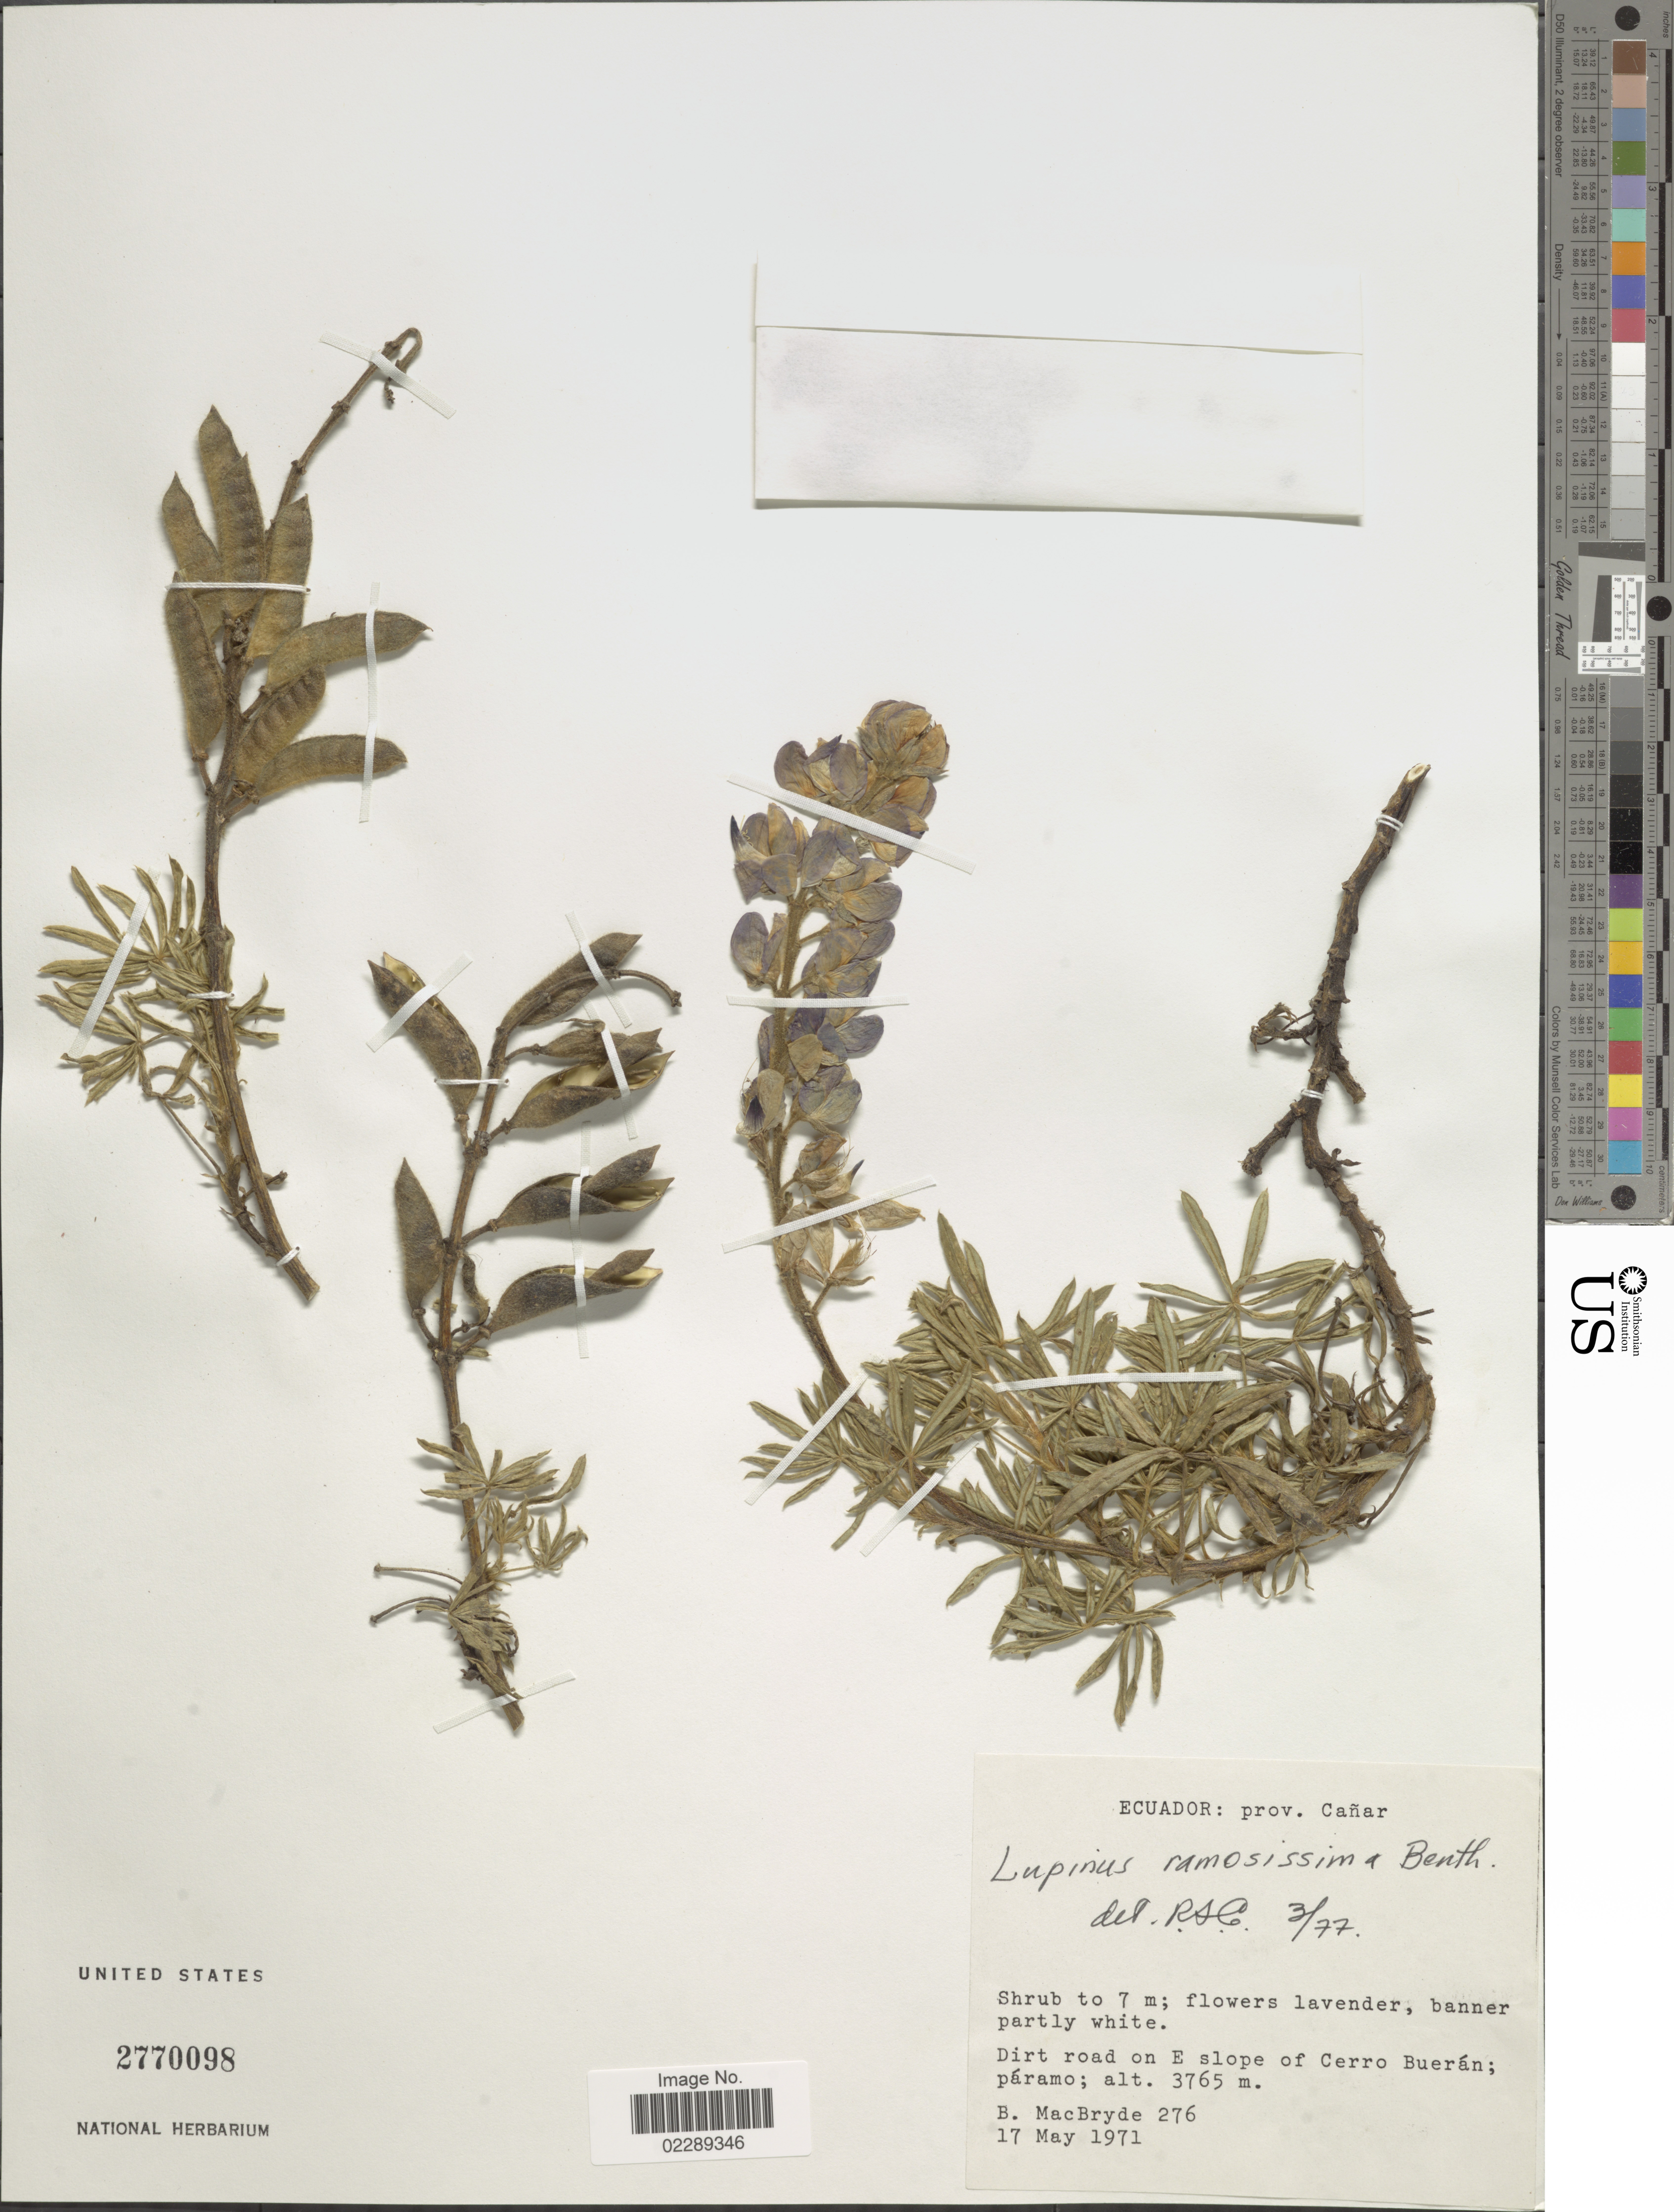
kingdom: Plantae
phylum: Tracheophyta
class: Magnoliopsida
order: Fabales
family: Fabaceae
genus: Lupinus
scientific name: Lupinus ramosissimus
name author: Benth.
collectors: B. MacBryde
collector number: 276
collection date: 1971-05-17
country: Ecuador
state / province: Cañar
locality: Prov. Cañar. Dirt road on E slope of Cerro Buerán; páramo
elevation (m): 3765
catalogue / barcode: US 2770098